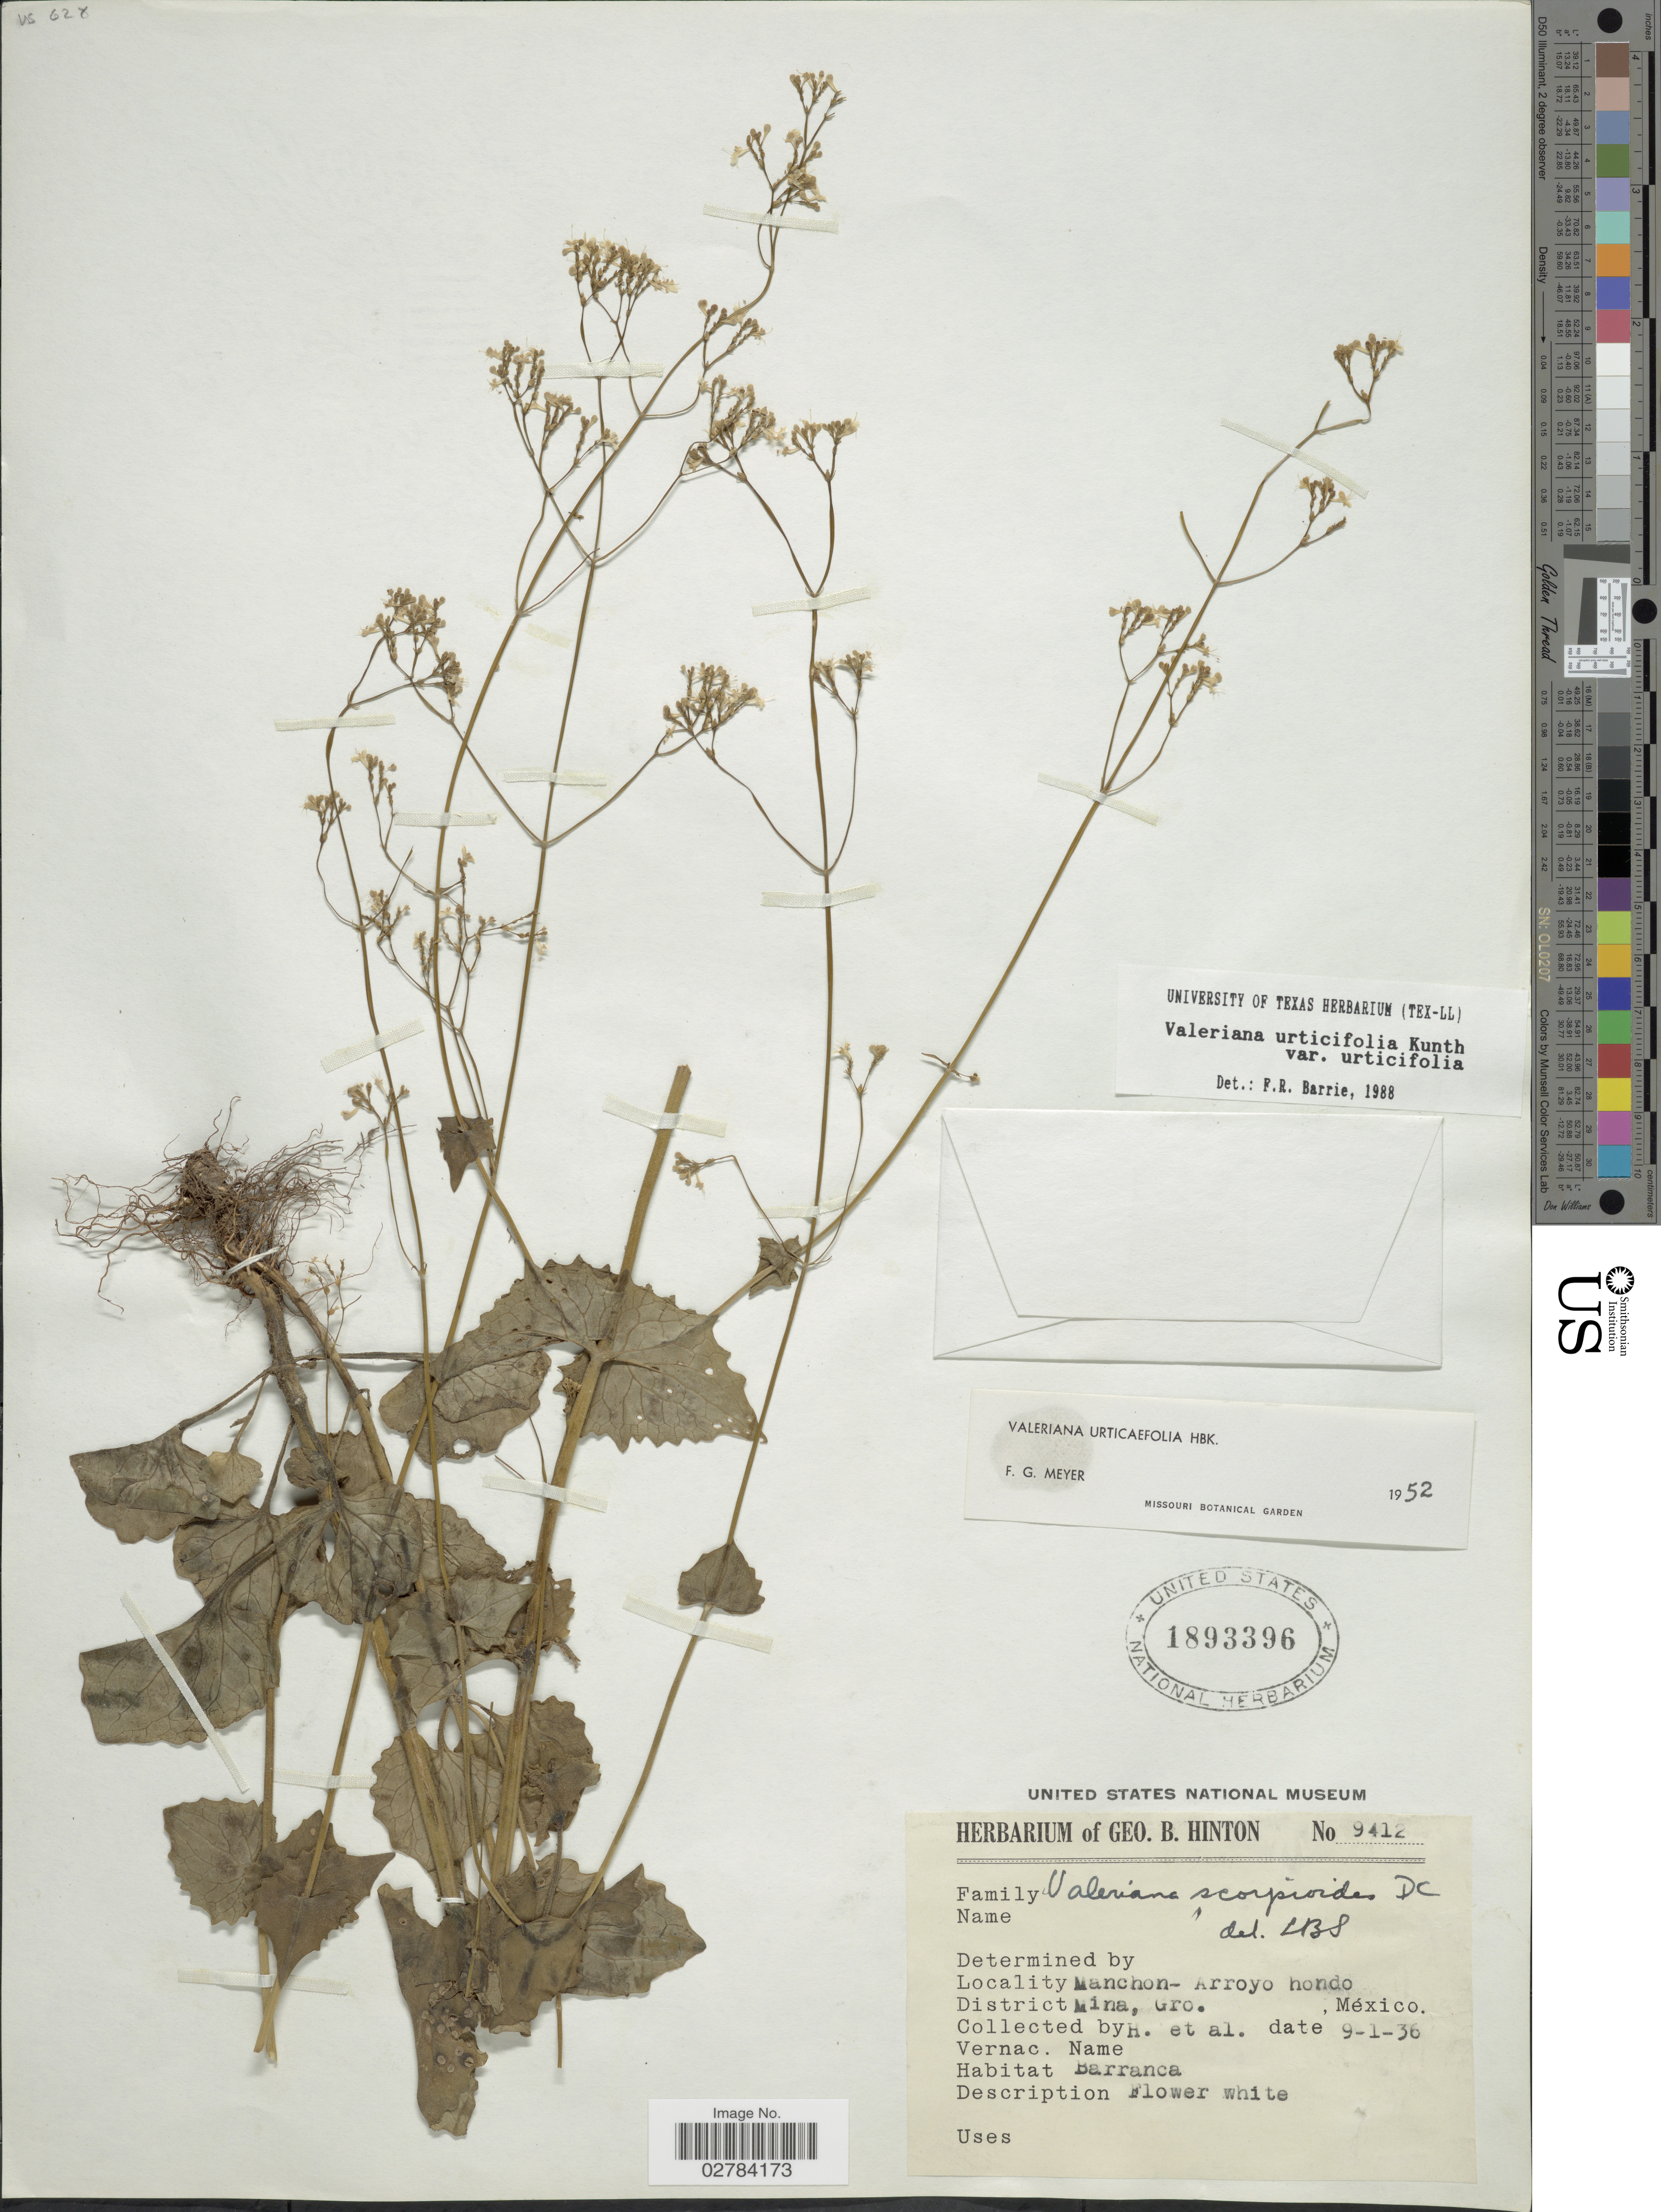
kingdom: Plantae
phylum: Tracheophyta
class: Magnoliopsida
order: Dipsacales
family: Caprifoliaceae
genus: Valeriana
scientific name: Valeriana urticifolia var. urticifolia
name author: Kunth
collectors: G. B. Hinton & et al.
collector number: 9412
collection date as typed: Transcribed d/m/y: 9/1/36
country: Mexico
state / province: Guerrero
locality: Manchon-Arroyo hondo, District Mina.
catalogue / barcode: US 1893396